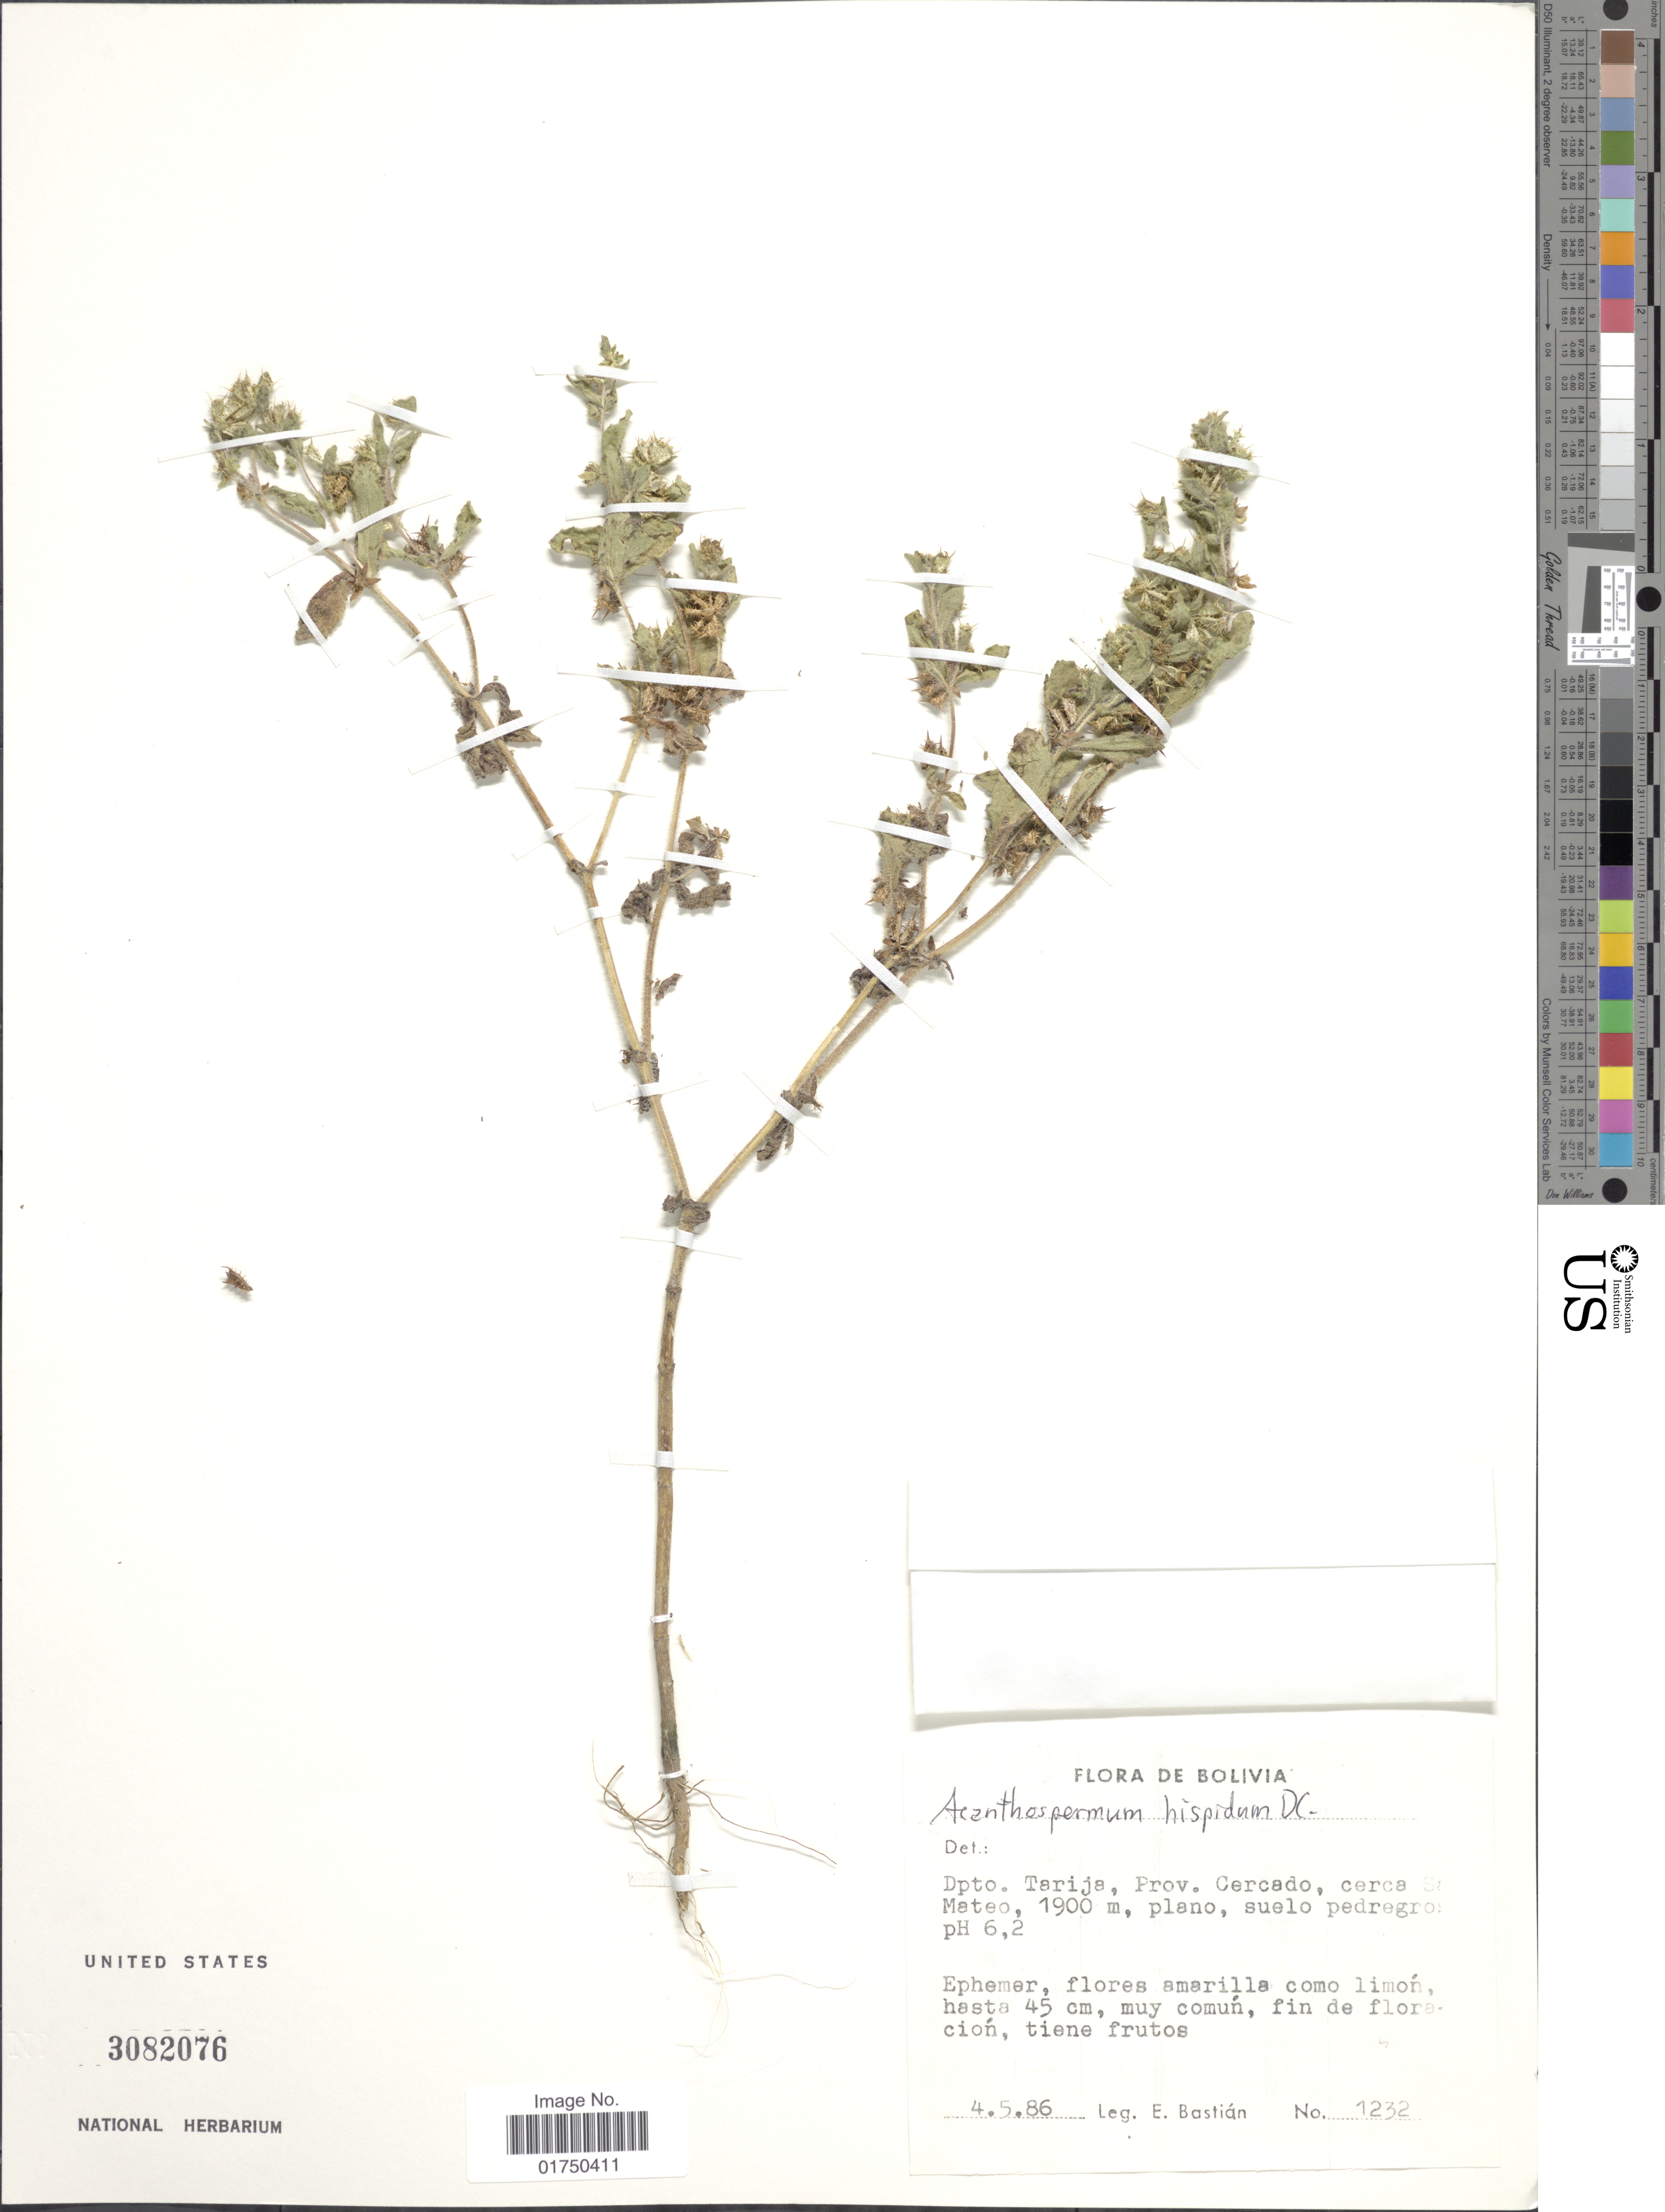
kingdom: Plantae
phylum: Tracheophyta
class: Magnoliopsida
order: Asterales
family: Asteraceae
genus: Acanthospermum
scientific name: Acanthospermum hispidum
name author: DC.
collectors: E. Bastian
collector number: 1232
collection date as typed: Transcribed d/m/y: 4/5/86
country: Bolivia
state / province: Tarija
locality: Dpto. Tarija, Prov. Cercado, cerca Mateo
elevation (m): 1900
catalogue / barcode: US 3082076